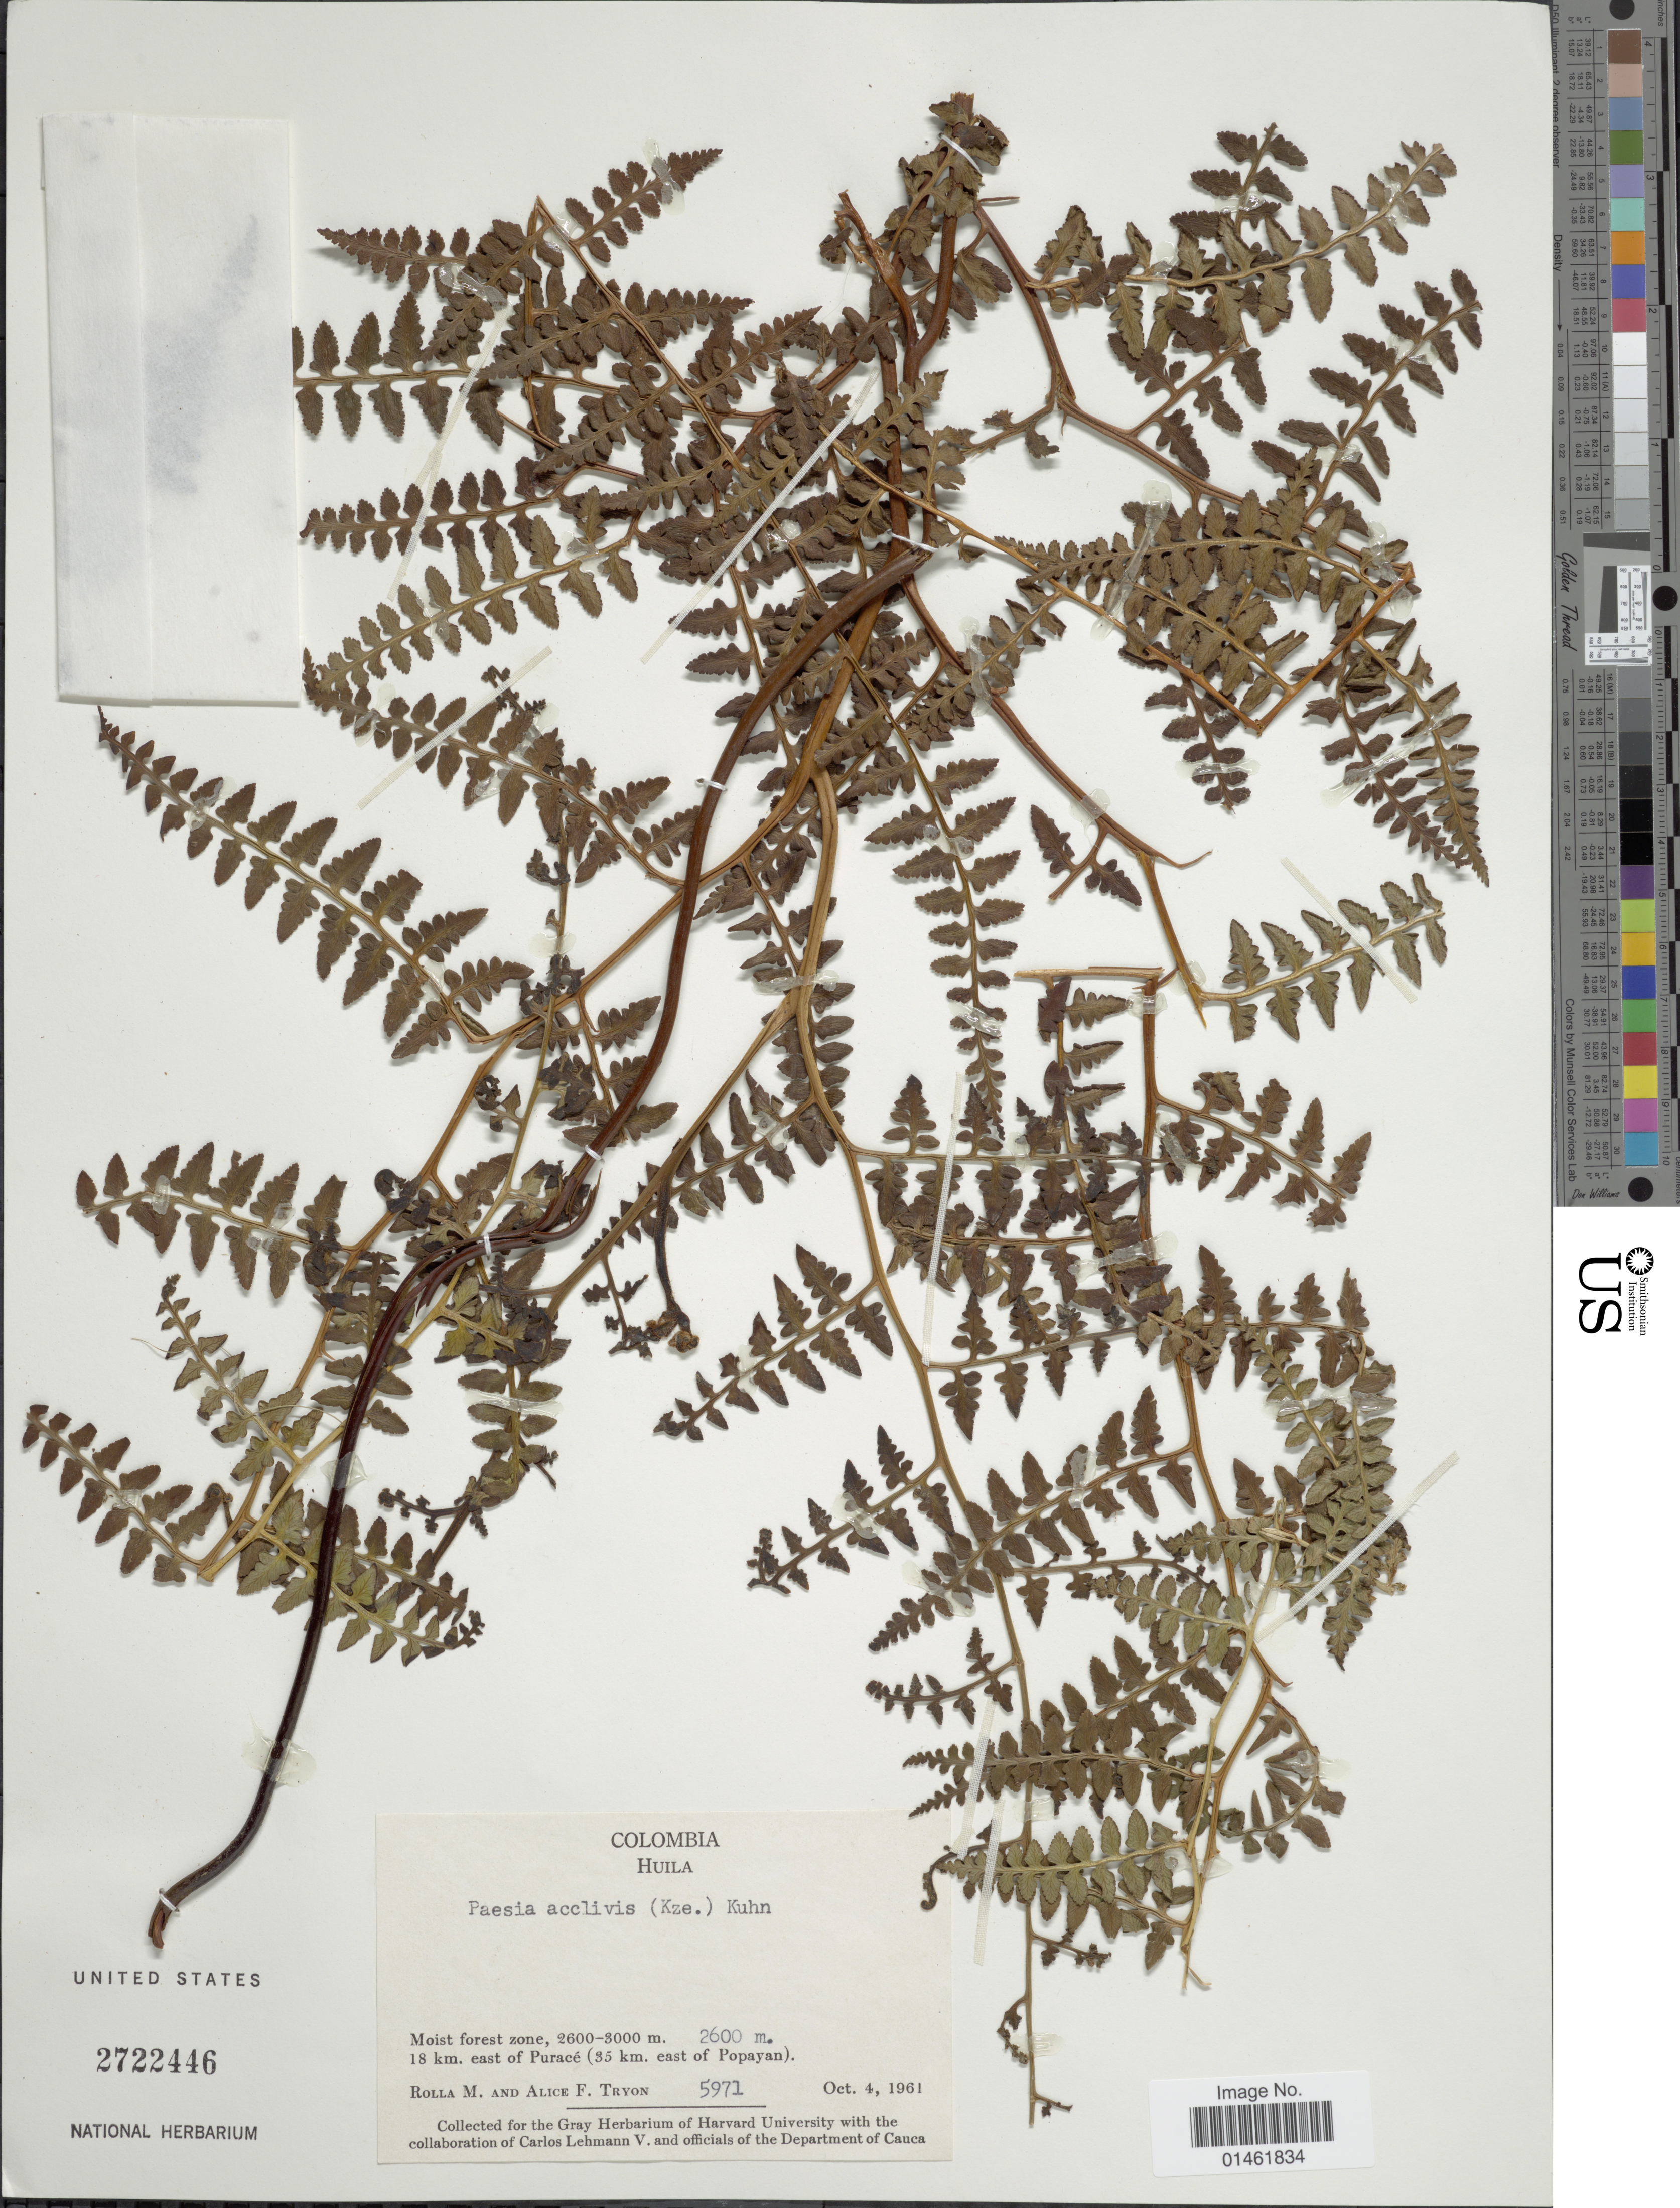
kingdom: Plantae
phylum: Tracheophyta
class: Polypodiopsida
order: Polypodiales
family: Dennstaedtiaceae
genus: Paesia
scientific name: Paesia glandulosa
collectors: R. M. Tryon & A. F. Tryon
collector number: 5971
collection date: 1961-10-04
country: Colombia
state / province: Huila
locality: Huila, Moist forest zone, 18km east of Puracé(35km east of Popoyan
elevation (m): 2600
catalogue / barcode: US 2722446